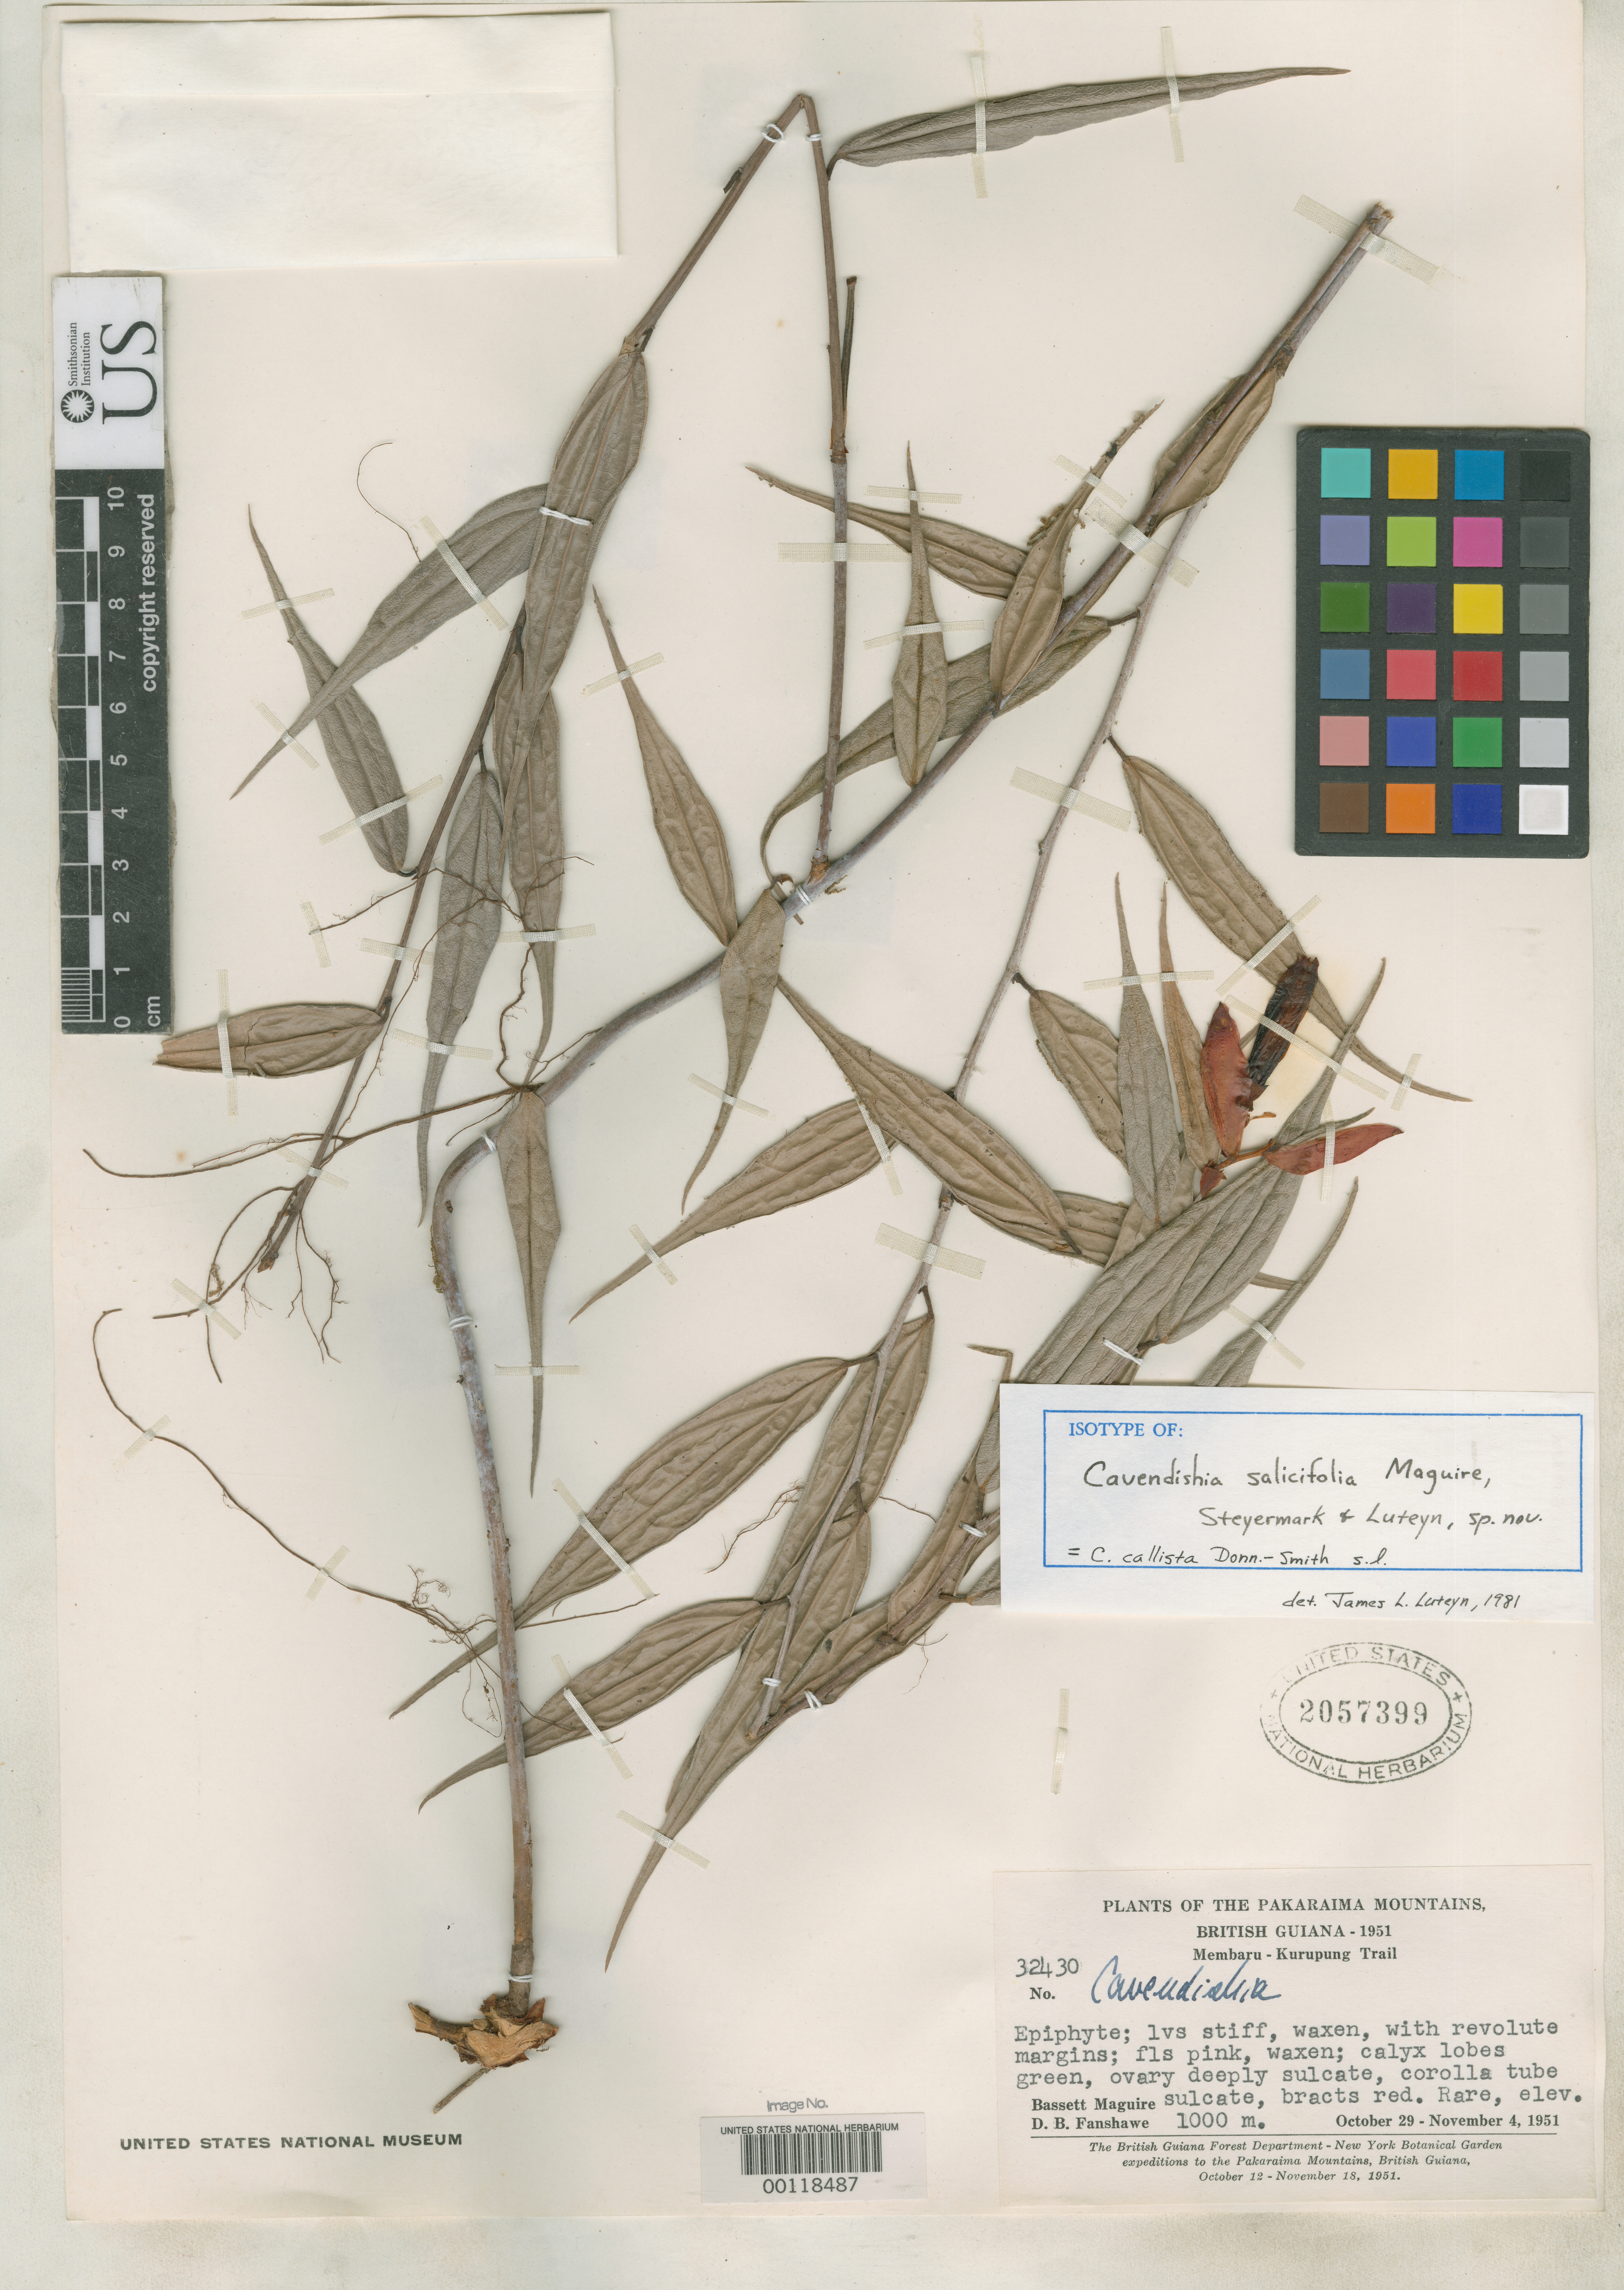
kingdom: Plantae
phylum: Tracheophyta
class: Magnoliopsida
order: Ericales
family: Ericaceae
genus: Cavendishia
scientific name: Cavendishia salicifolia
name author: Maguire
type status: Isotype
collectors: B. Maguire & D. B. Fanshawe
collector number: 32430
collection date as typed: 29 Oct 1951 to 04 Nov 1951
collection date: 1951-10-29/1951-11-04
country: Guyana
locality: Membaru-Kurupurg trail, Pakaraima, Mts.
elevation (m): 1000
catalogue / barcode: US 2057399